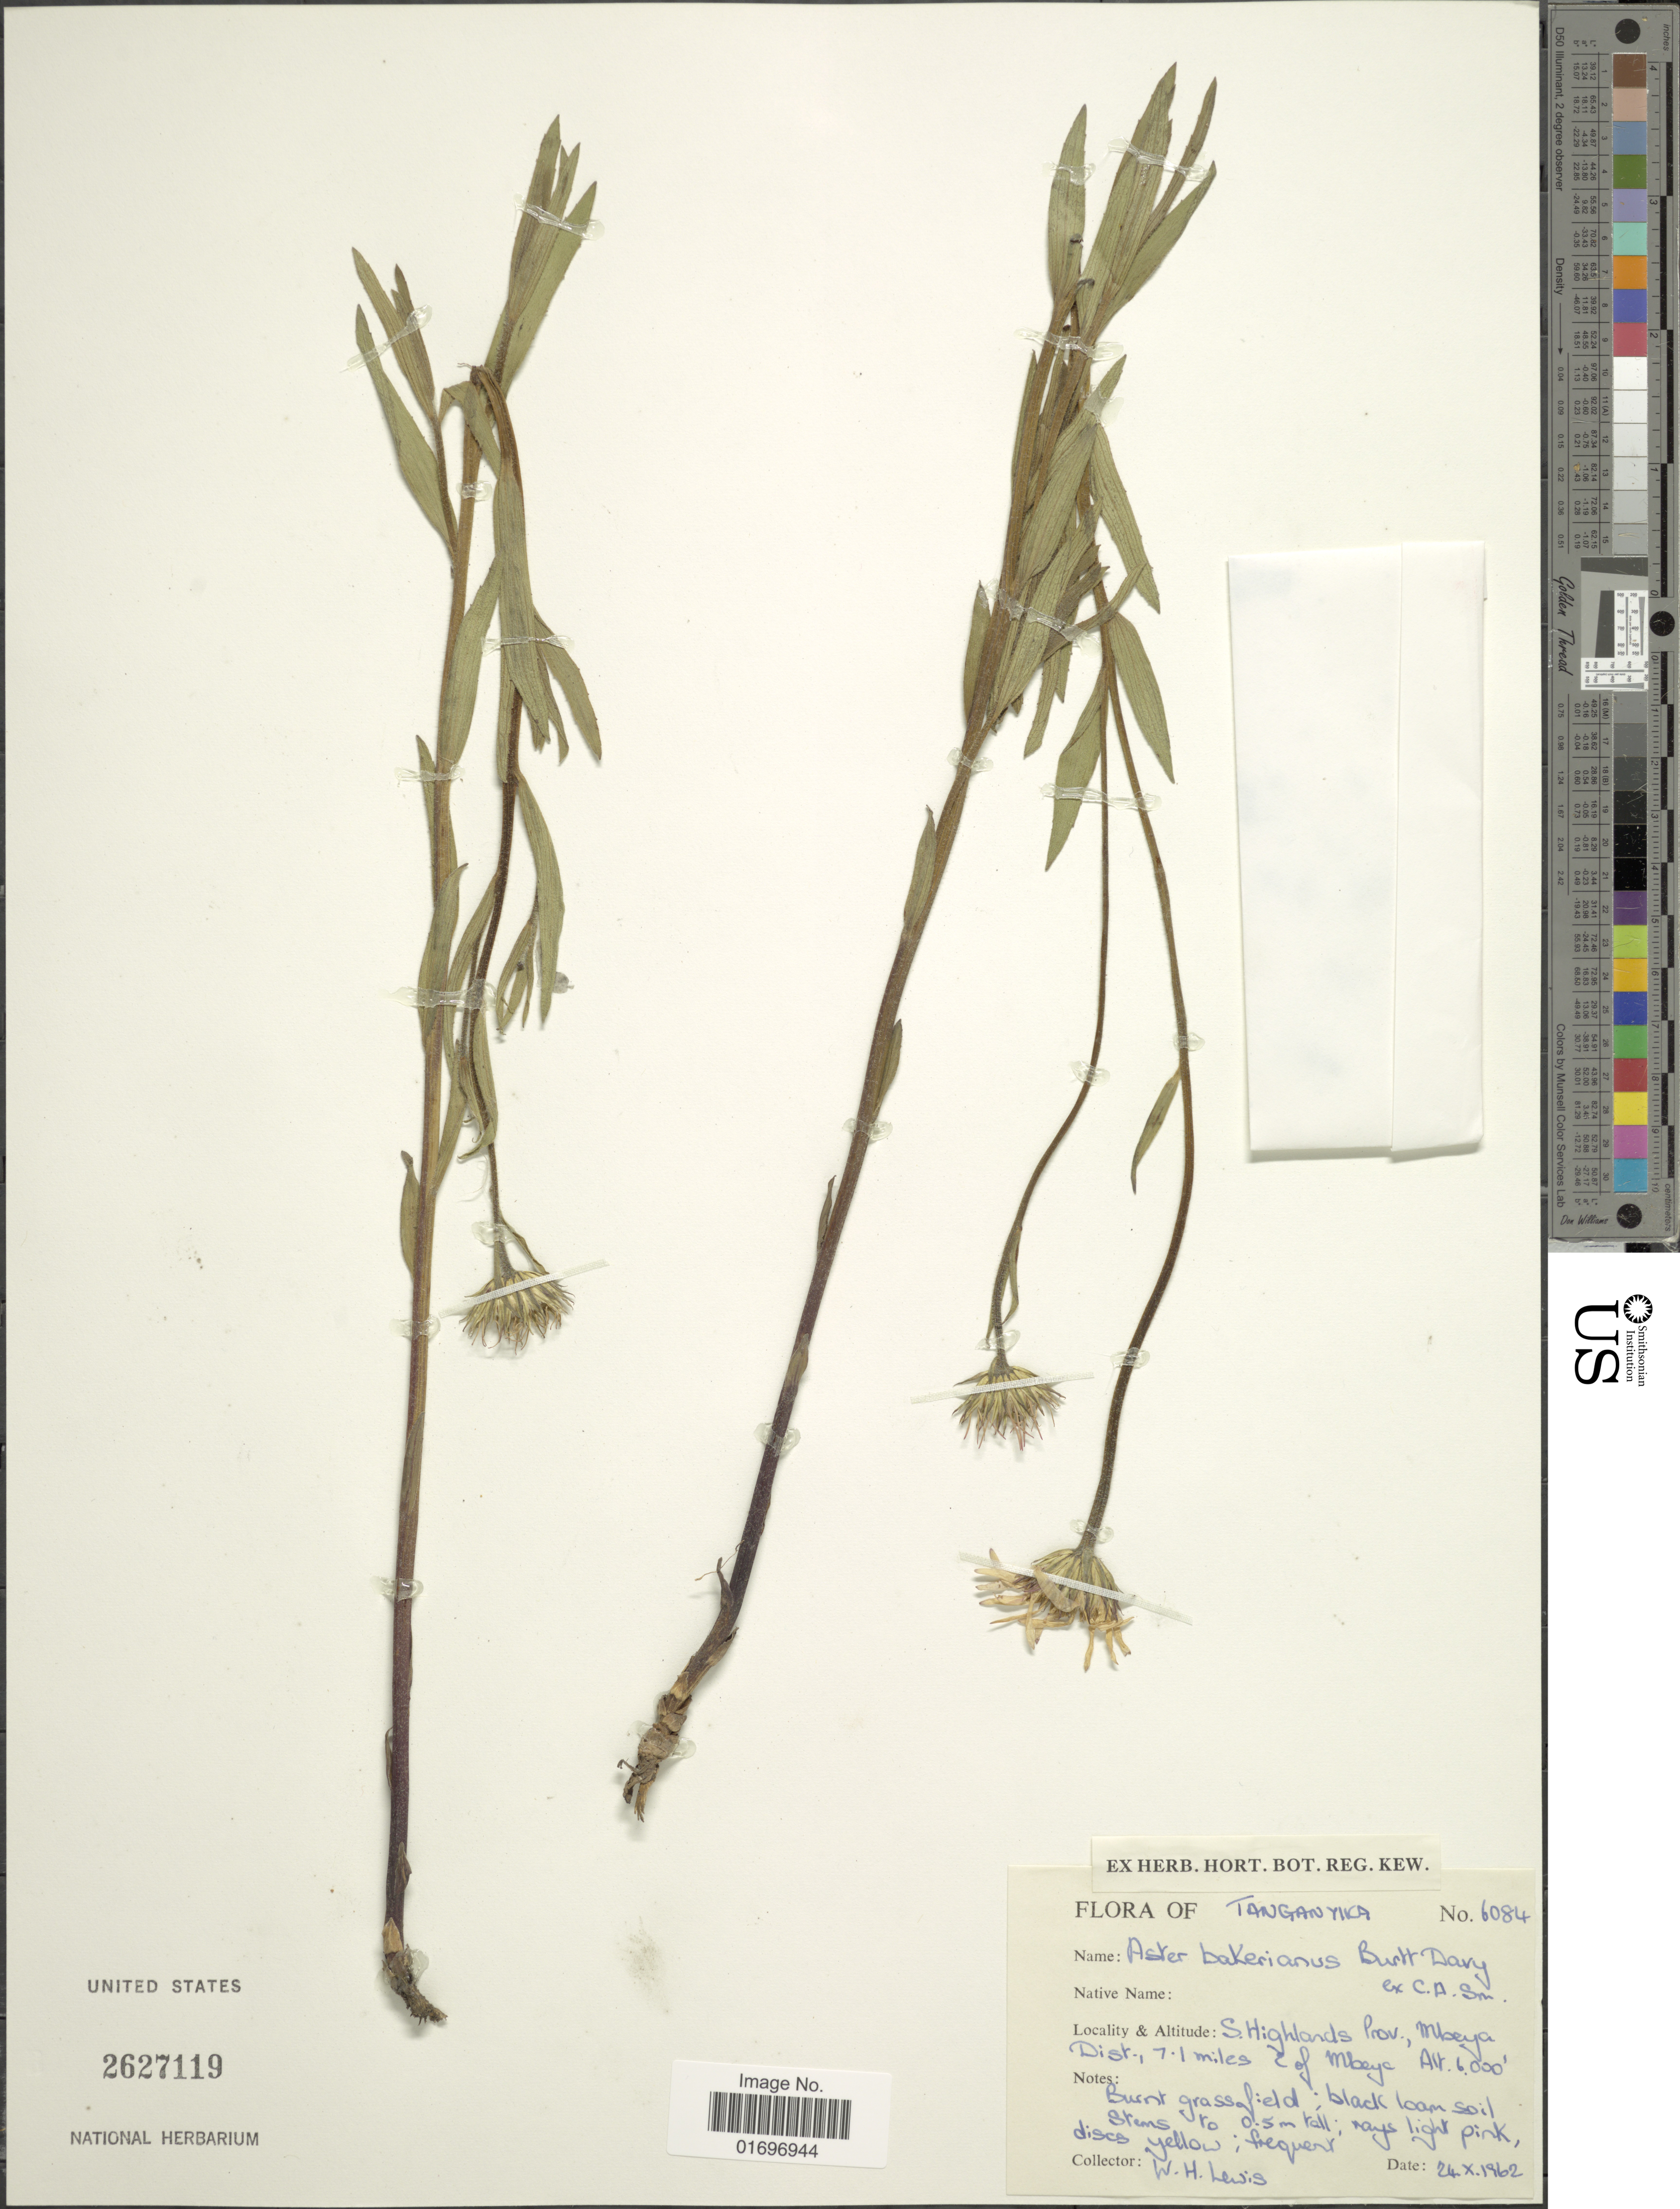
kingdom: Plantae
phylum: Tracheophyta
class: Magnoliopsida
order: Asterales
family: Asteraceae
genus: Aster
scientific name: Aster hispidus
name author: Thunb.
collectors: W. H. Lewis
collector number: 6084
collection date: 1962-10-24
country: Tanzania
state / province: Mbeya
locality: Tanganyika. S. Highlands Prov., Mbeya Dist., 7.1 miles S of Mbeya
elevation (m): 1829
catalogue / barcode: US 2627119